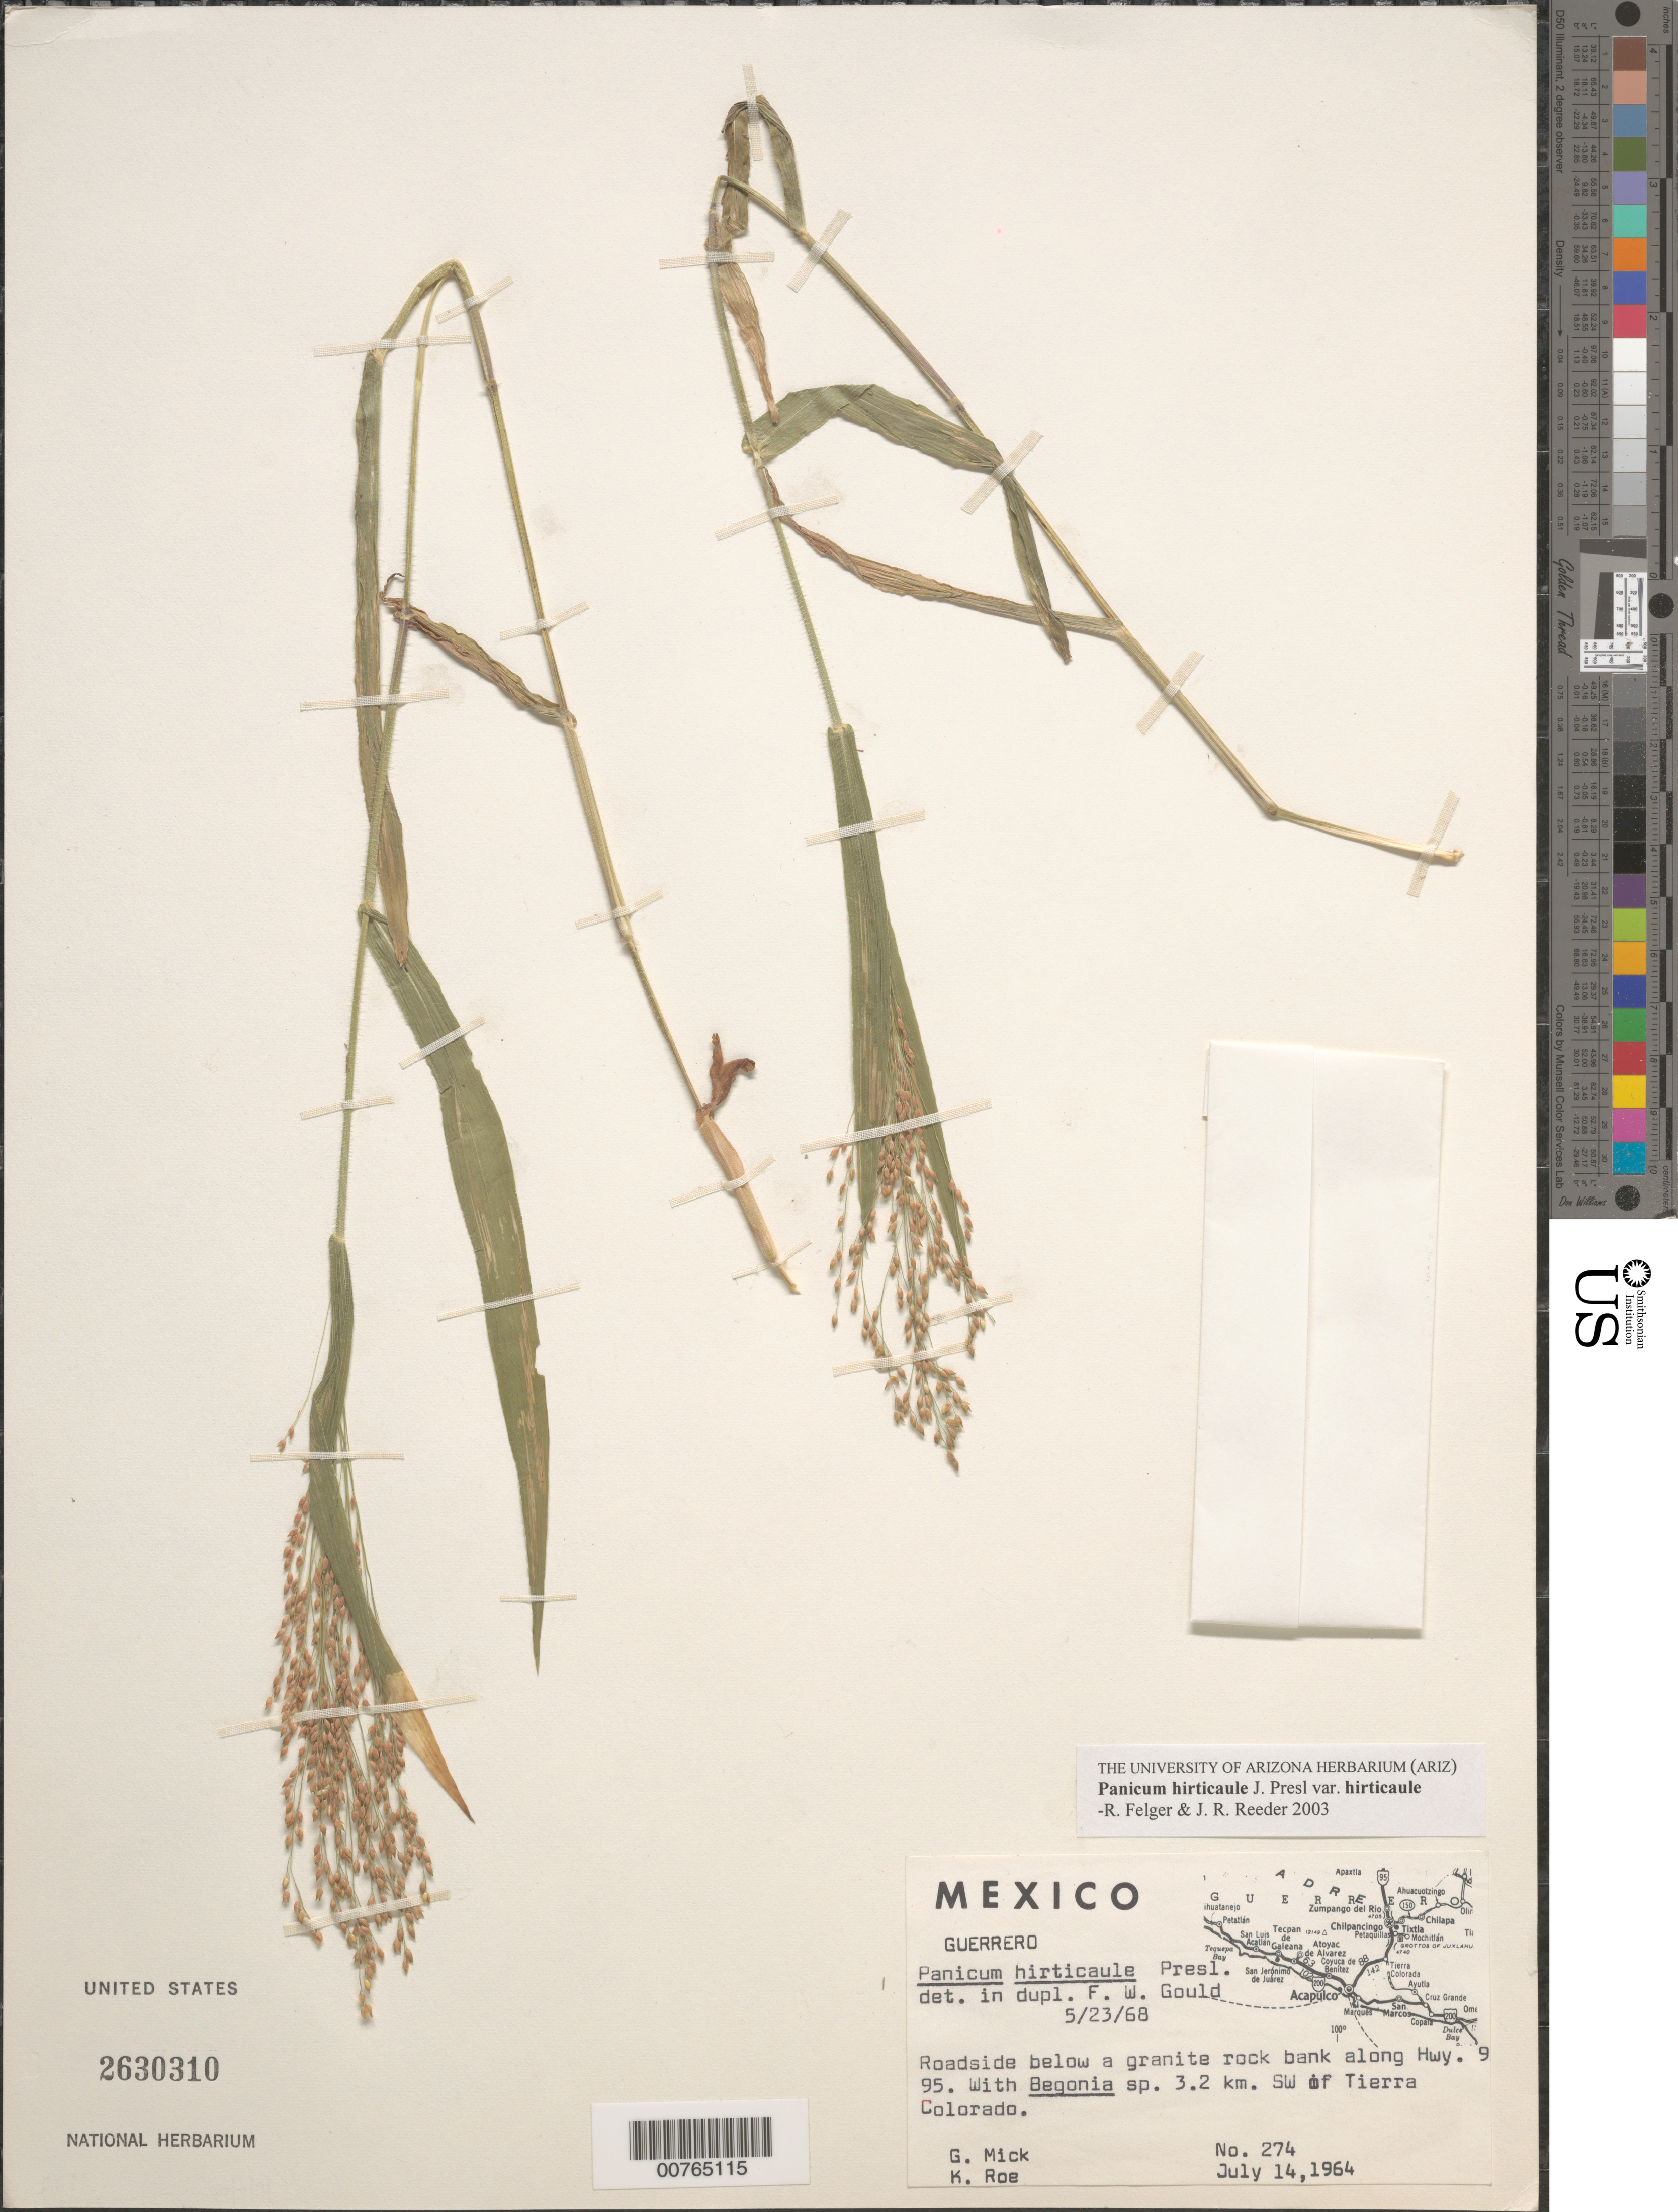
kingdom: Plantae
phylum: Tracheophyta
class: Liliopsida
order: Poales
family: Poaceae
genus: Panicum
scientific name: Panicum hirticaule var. hirticaule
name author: J. Presl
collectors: G. Mick & K. E. Roe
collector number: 274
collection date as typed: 14 Jul 1964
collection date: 1964-07-14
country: Mexico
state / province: Guerrero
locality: SW of Tierra Colorado.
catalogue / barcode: US 2630310